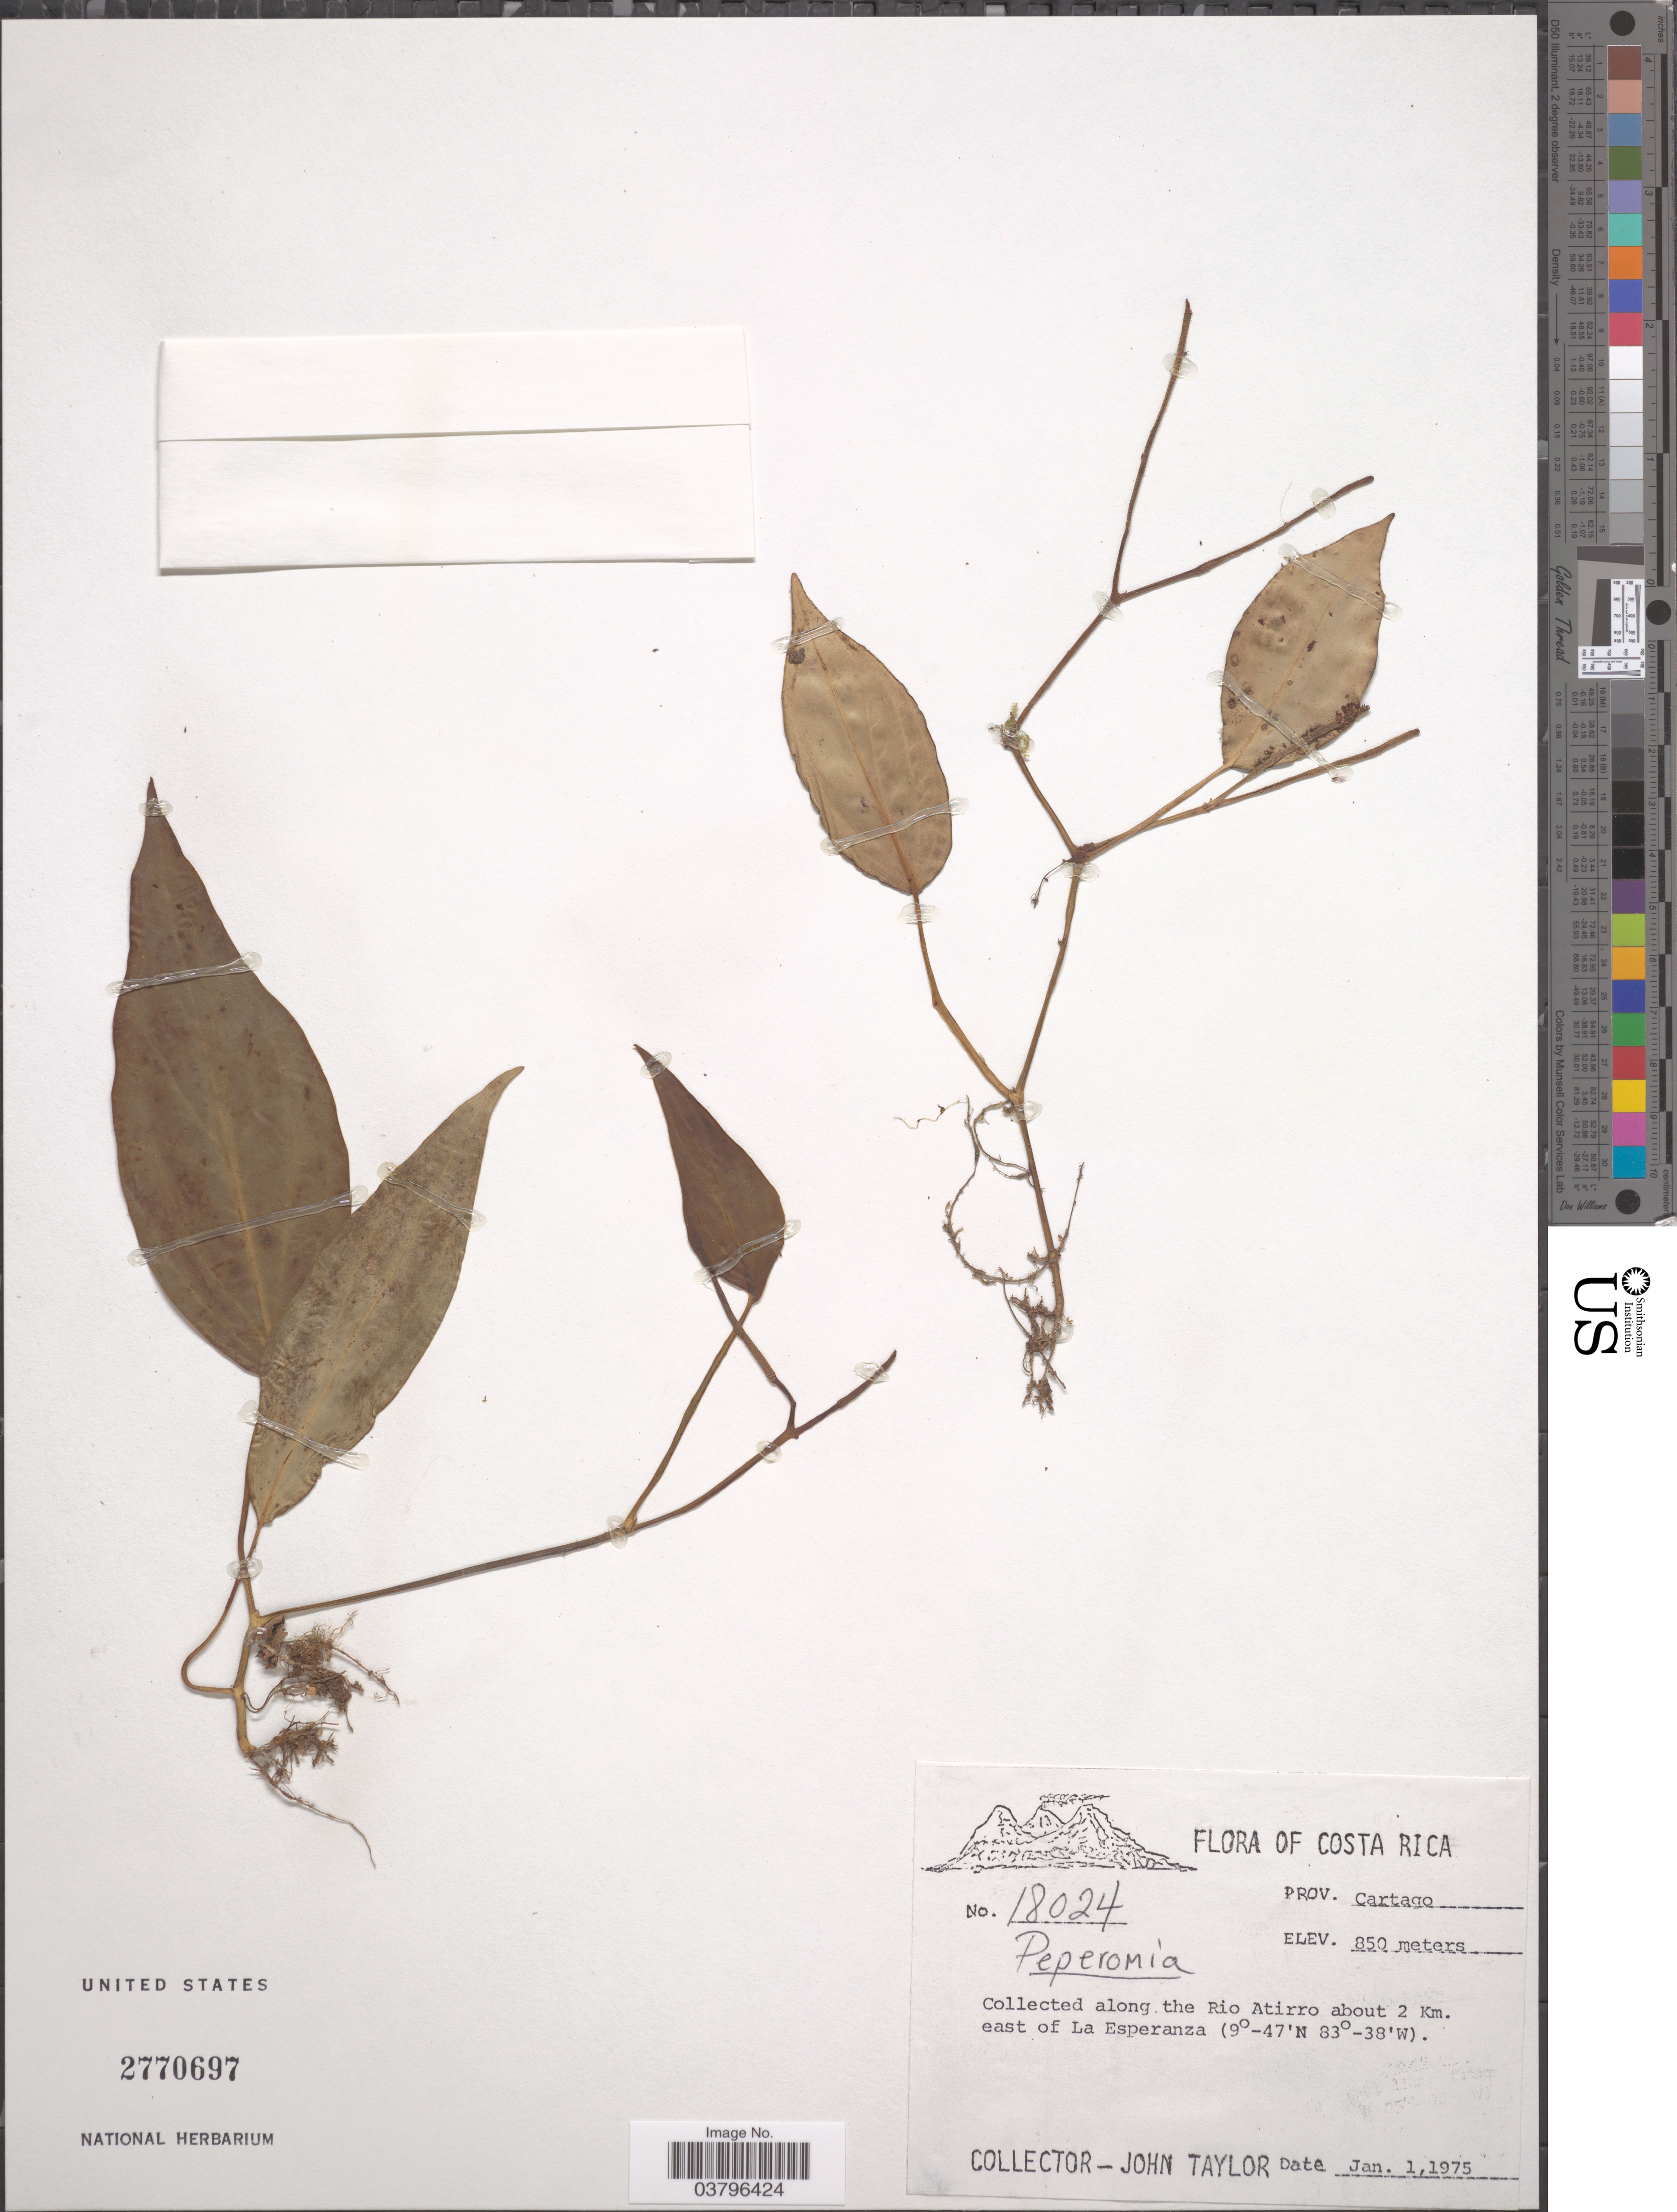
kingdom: Plantae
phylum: Tracheophyta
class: Magnoliopsida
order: Piperales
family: Piperaceae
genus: Peperomia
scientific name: Peperomia distachya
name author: (L.) A. Dietr.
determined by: Jiménez, José Estaban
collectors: J. Taylor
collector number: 18024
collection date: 1975-01-01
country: Costa Rica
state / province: Cartago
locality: Along the Rio Atirro about 2 Km. east of La Esperanza.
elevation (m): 850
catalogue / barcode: US 2770697